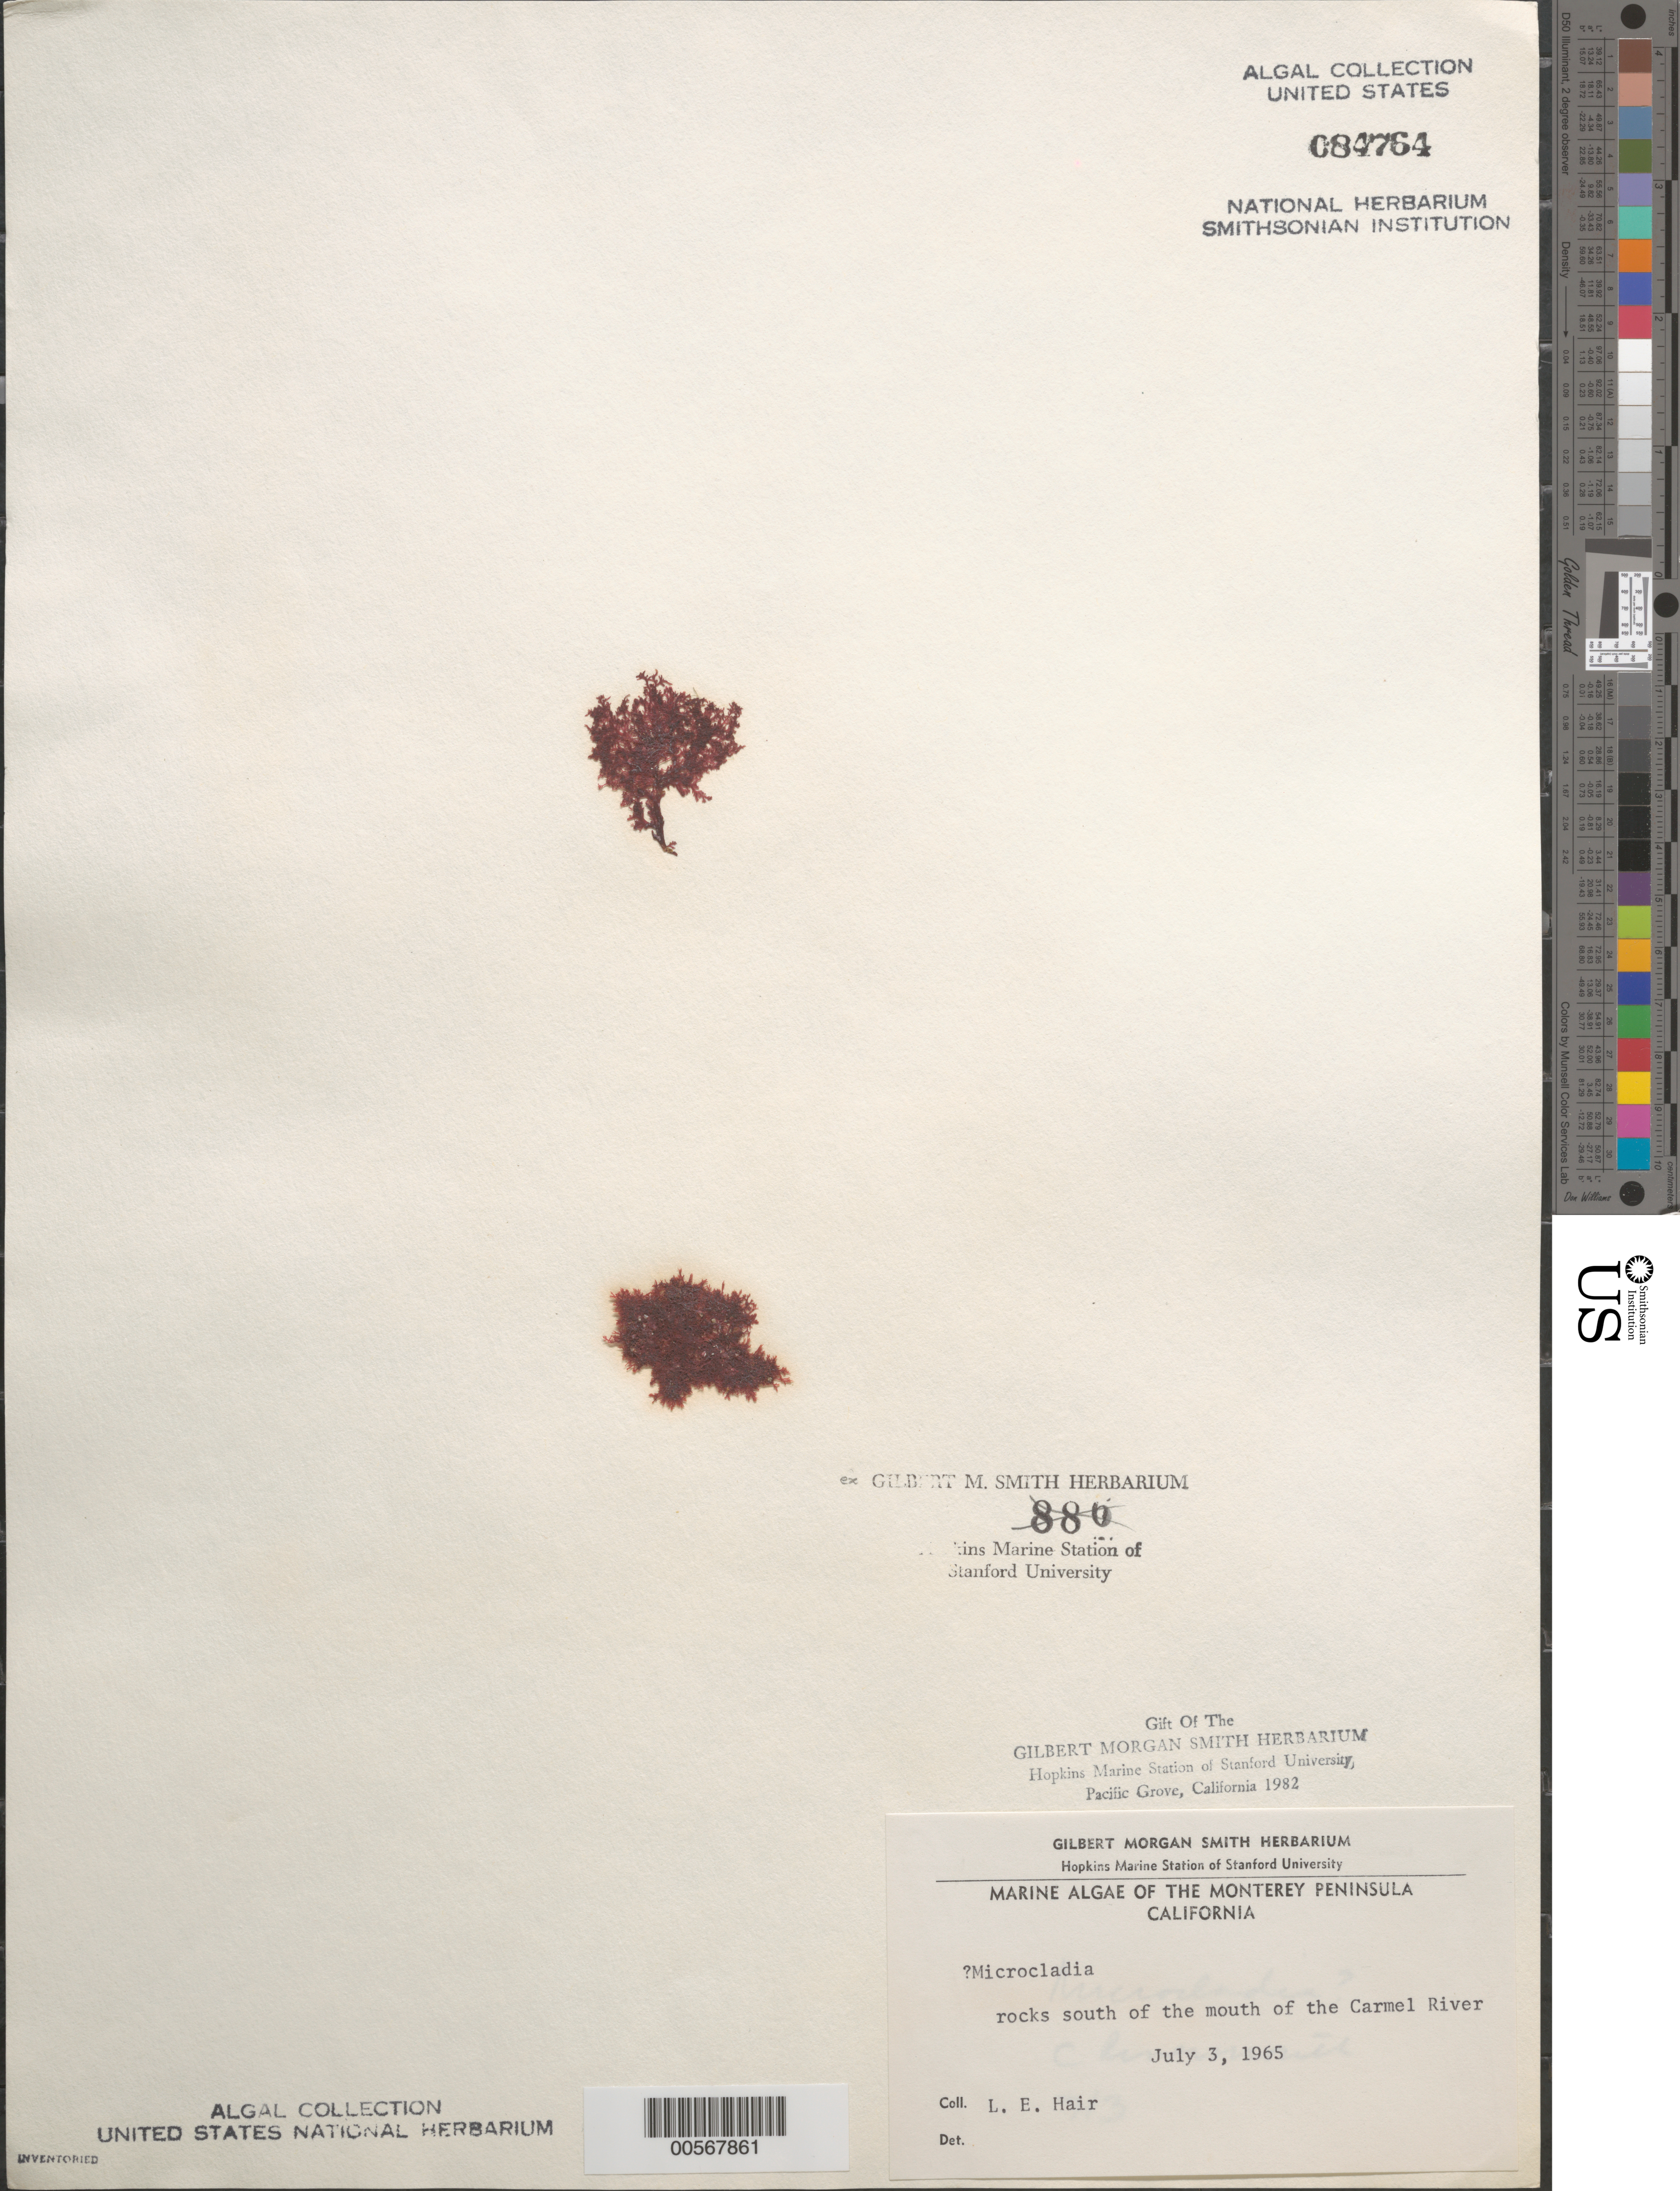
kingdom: Plantae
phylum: Rhodophyta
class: Florideophyceae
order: Ceramiales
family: Ceramiaceae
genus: Microcladia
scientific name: Microcladia sp.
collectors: L. Hair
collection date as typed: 03 Jul 1965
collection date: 1965-07-03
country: United States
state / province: California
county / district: Monterey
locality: South of Carmel River mouth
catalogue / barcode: US 84764